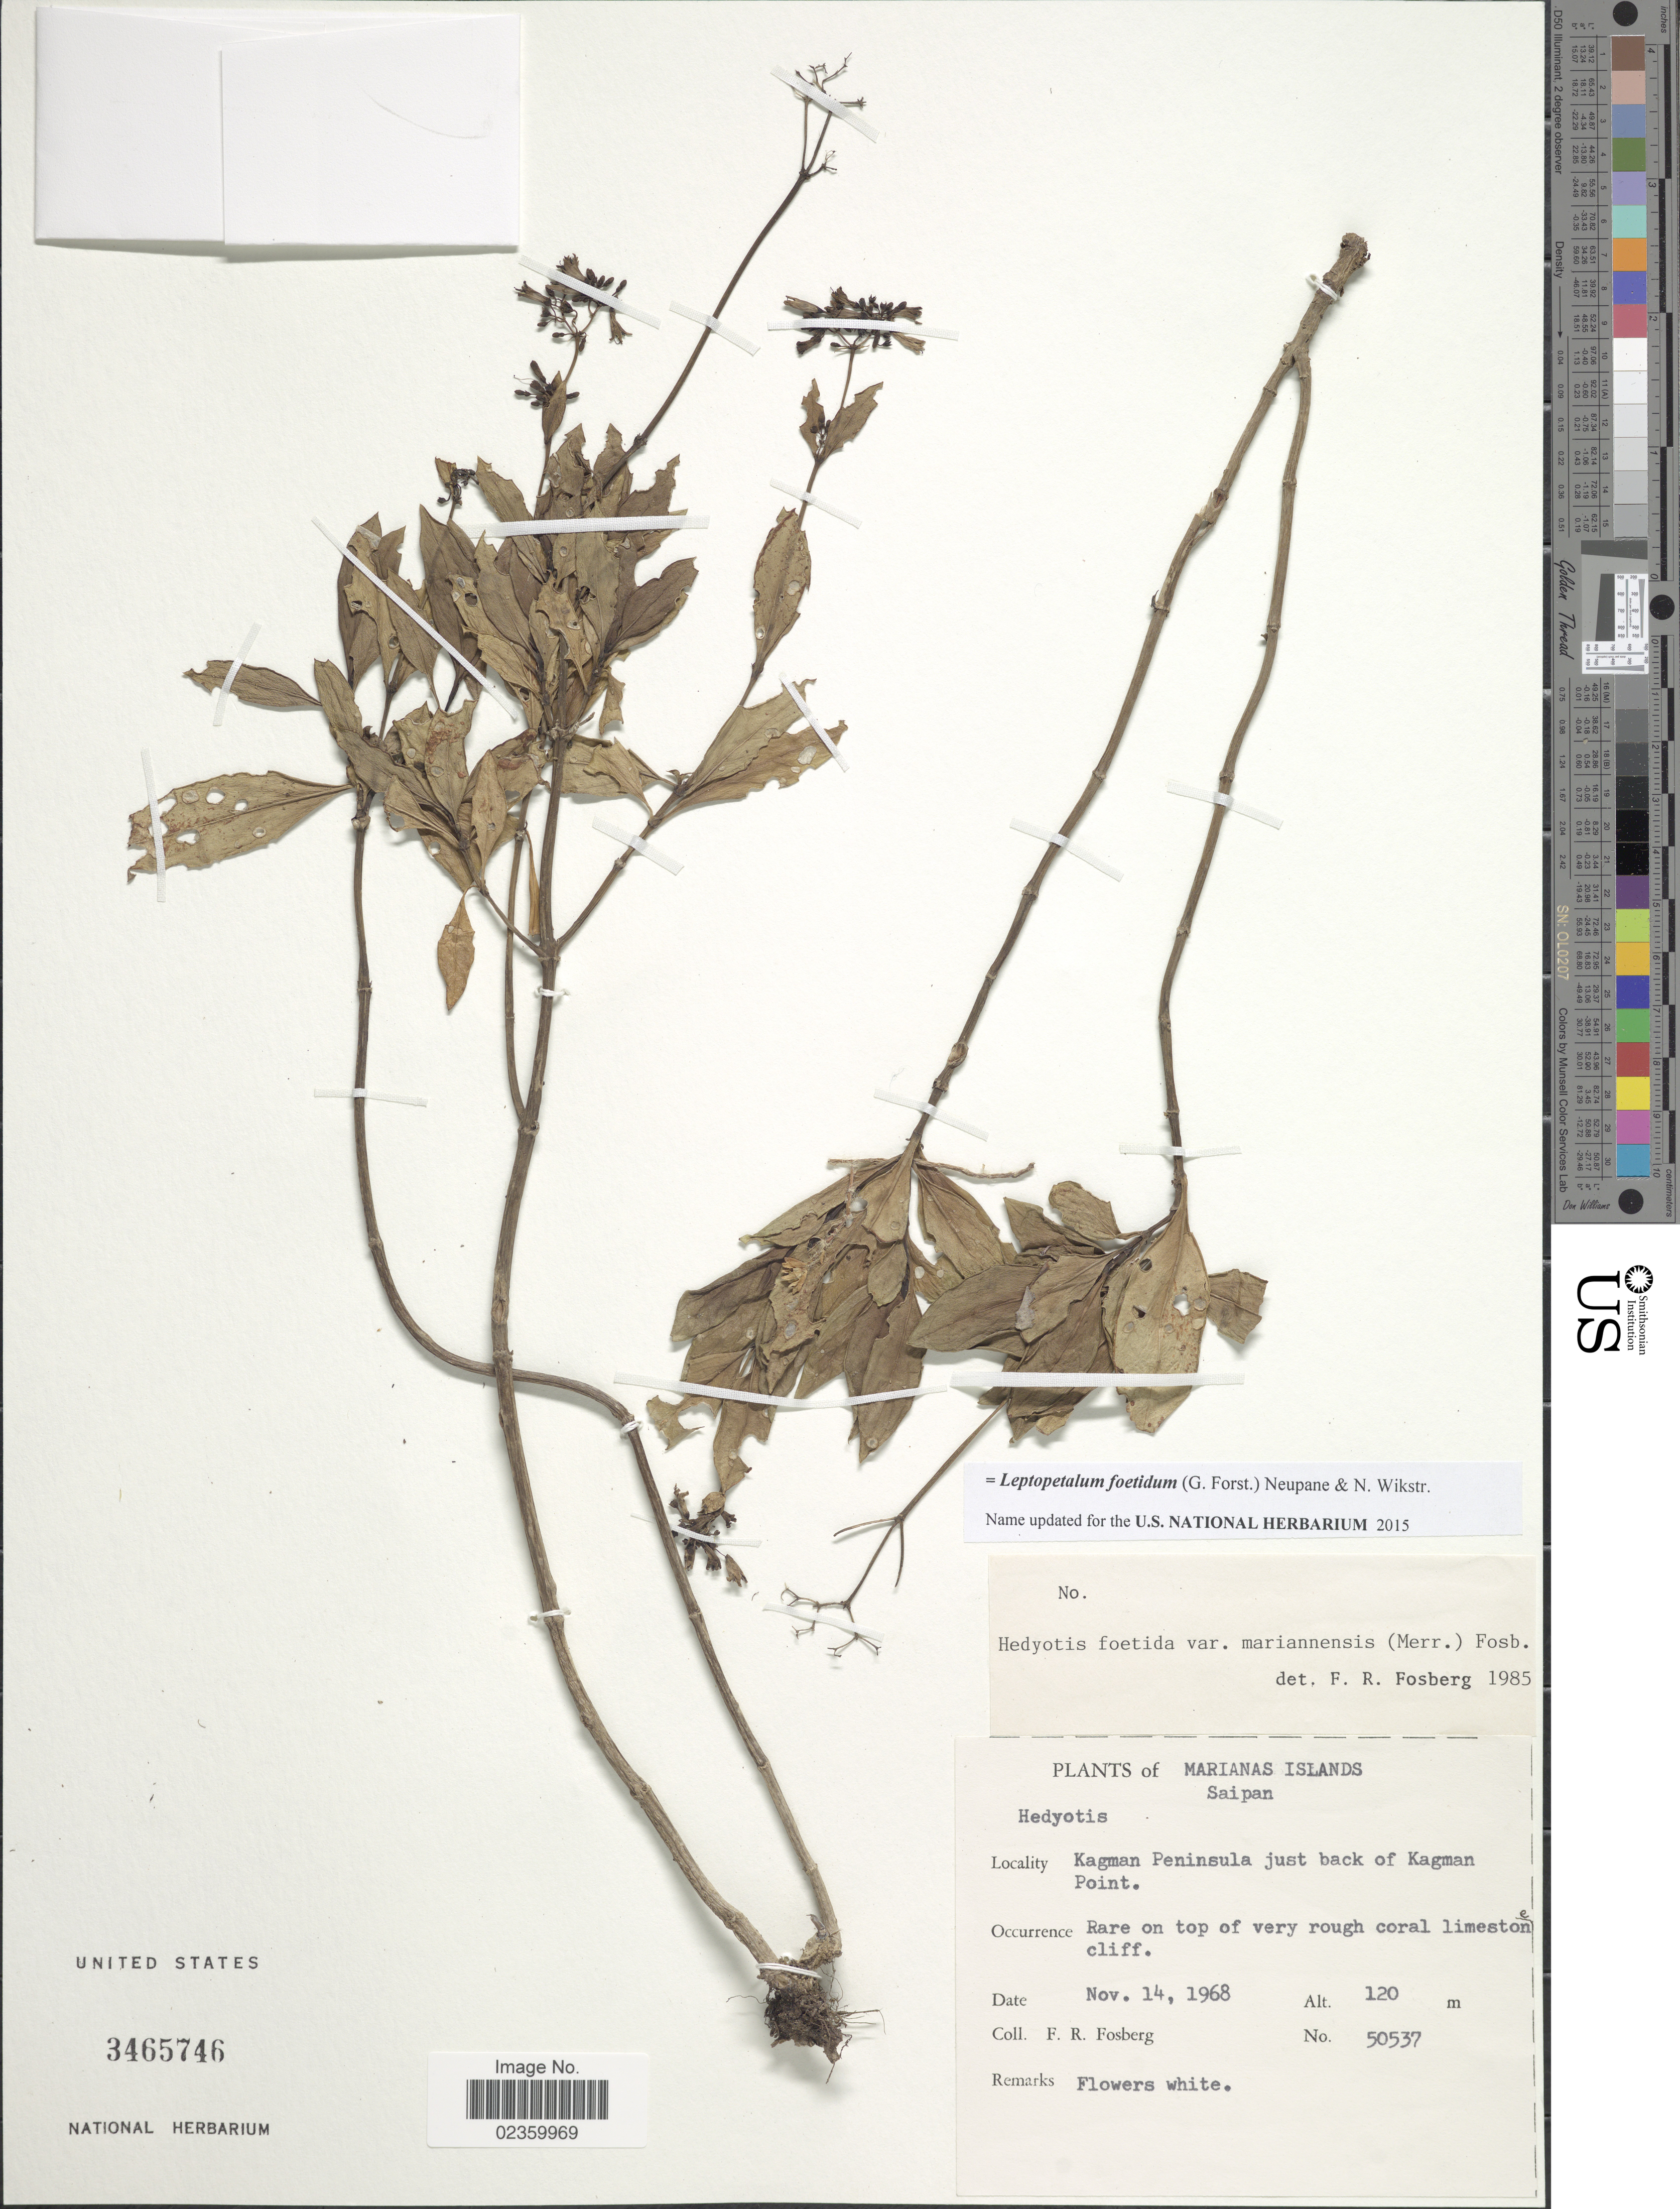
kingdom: Plantae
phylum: Tracheophyta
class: Magnoliopsida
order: Gentianales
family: Rubiaceae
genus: Leptopetalum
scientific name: Leptopetalum foetidum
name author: (G. Forst.) Neupane & N. Wikstr.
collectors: F. R. Fosberg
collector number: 50537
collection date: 1968-11-14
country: Northern Mariana Islands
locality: The Marianas Islands. Saipan. Kagman Peninsula just back of Kagman Point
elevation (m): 120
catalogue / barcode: US 3465746